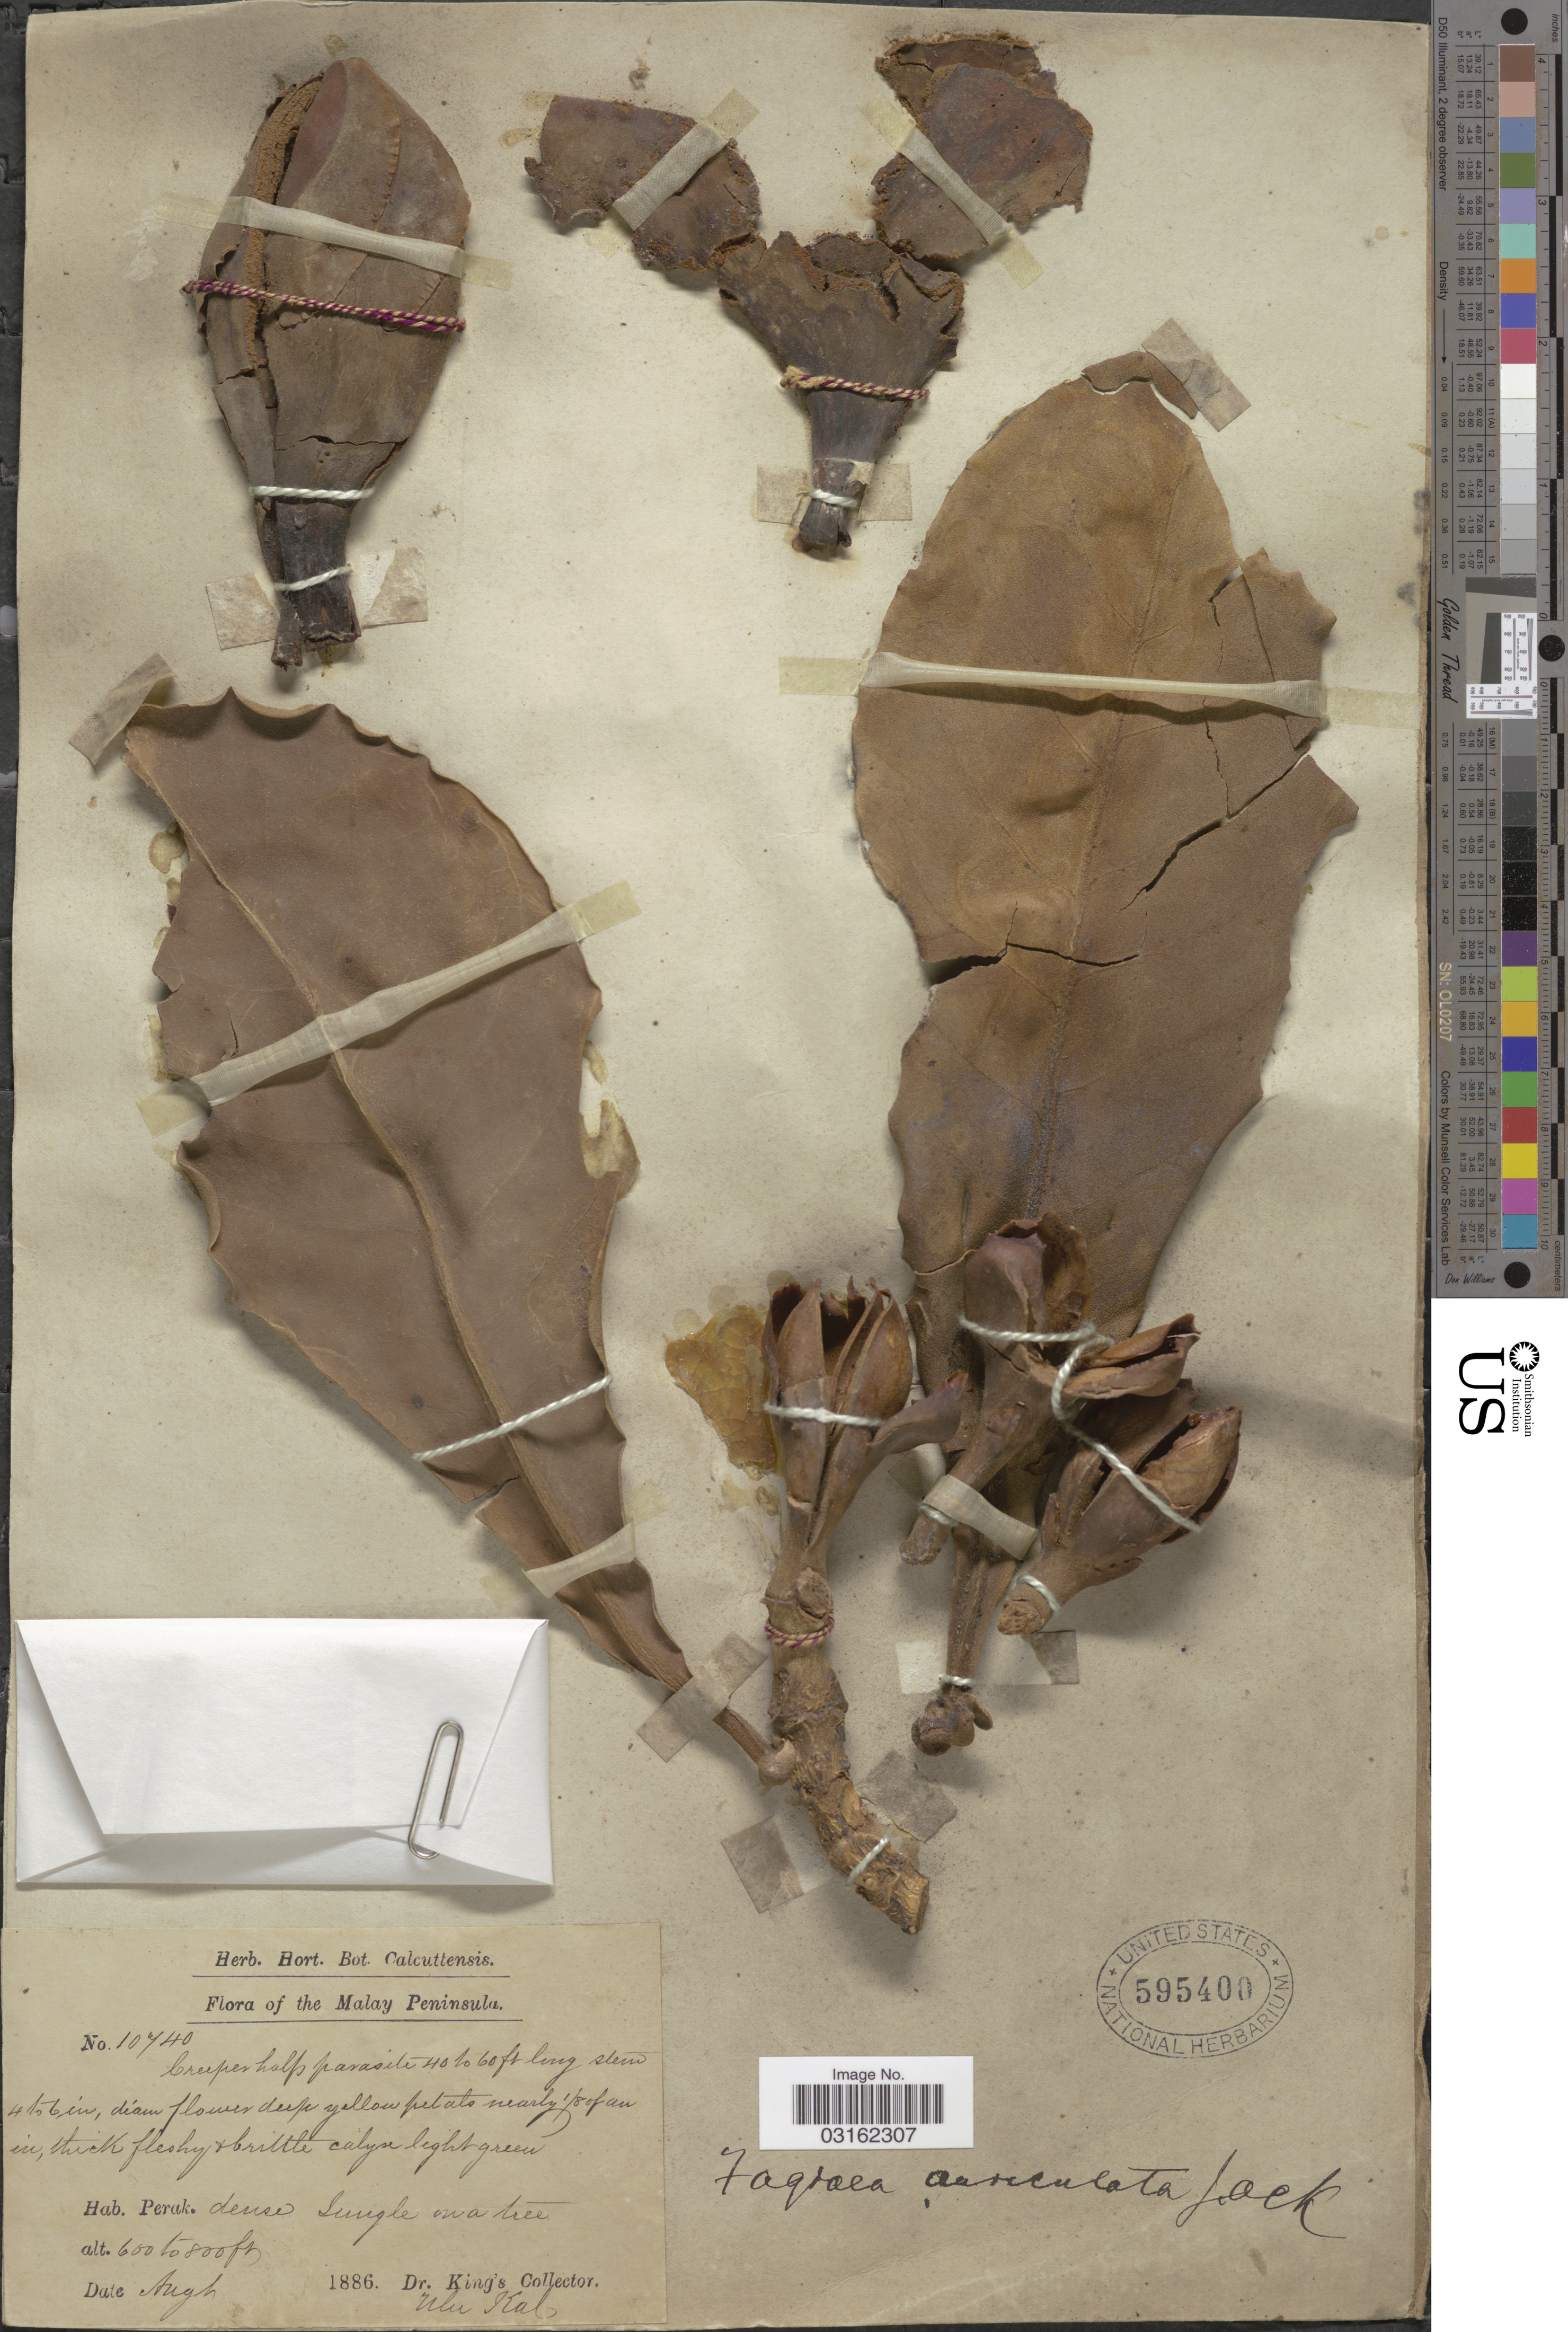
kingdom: Plantae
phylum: Tracheophyta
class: Magnoliopsida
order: Gentianales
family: Gentianaceae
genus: Fagraea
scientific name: Fagraea auriculata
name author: Jack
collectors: Dr. King's collector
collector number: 10740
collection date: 1886-08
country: Malaysia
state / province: Perak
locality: The Malay Peninsula. Perak.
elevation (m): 183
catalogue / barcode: US 595400